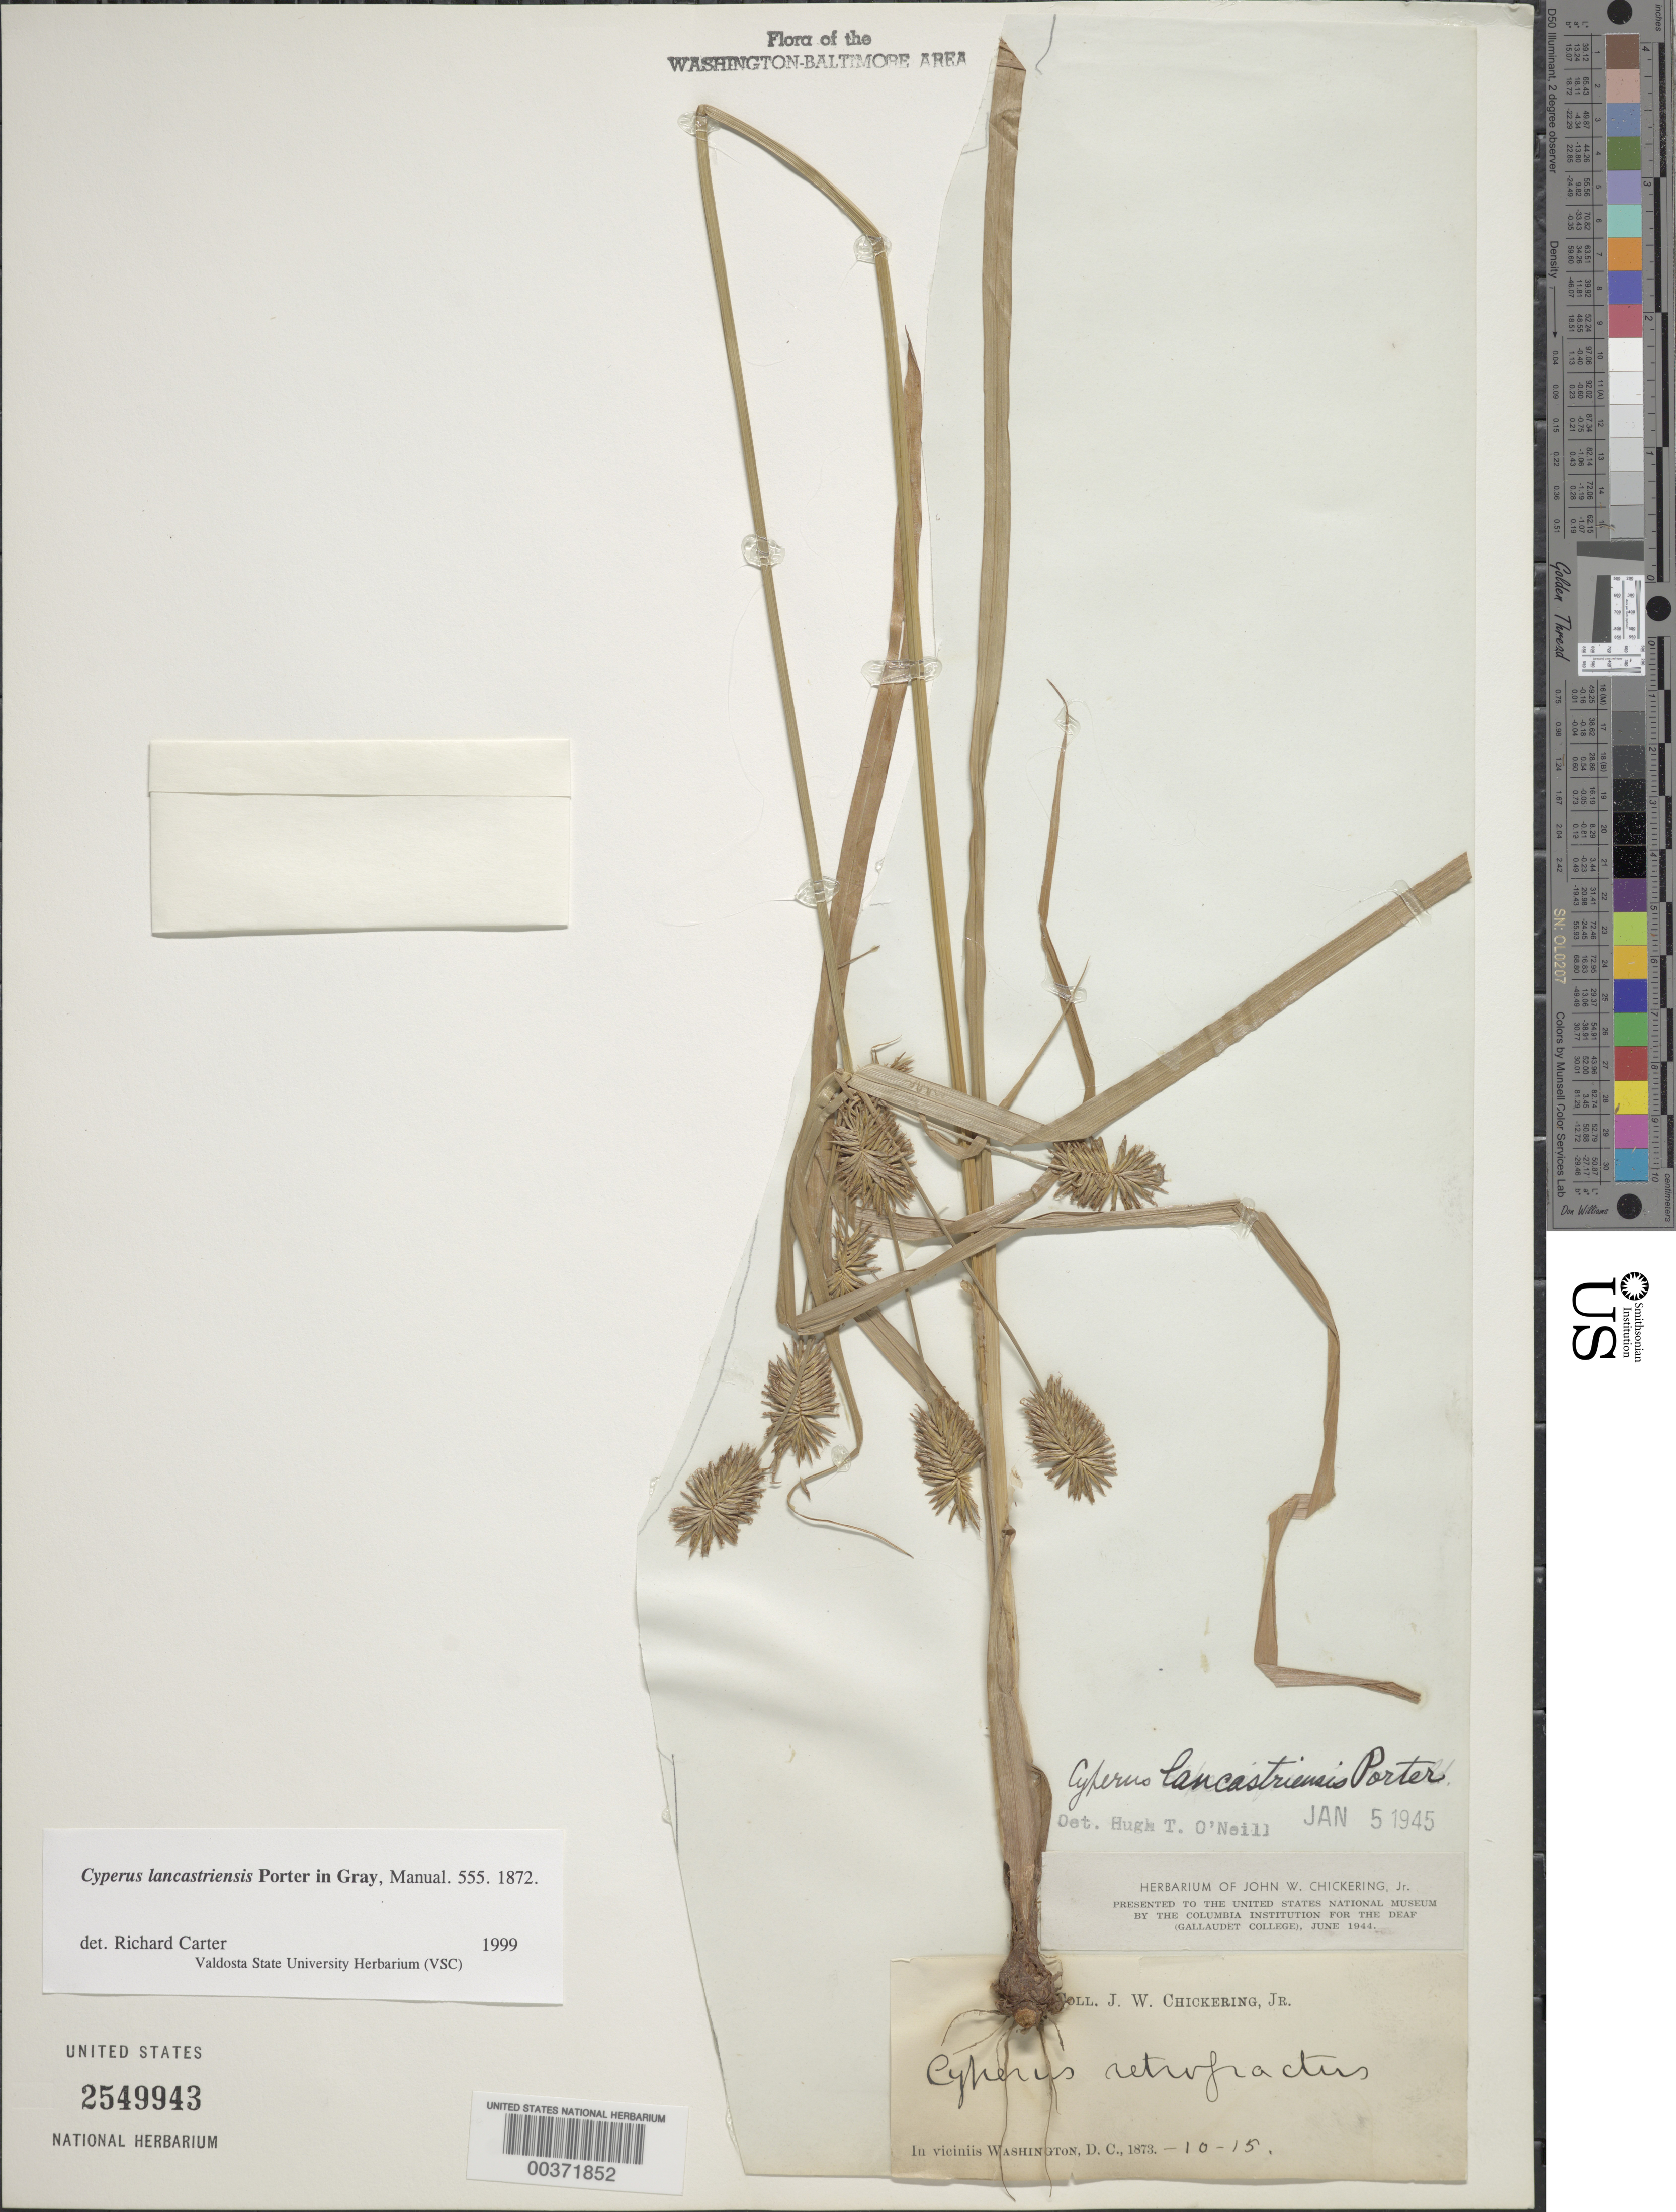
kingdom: Plantae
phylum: Tracheophyta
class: Liliopsida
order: Poales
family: Cyperaceae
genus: Cyperus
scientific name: Cyperus lancastriensis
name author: Porter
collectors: J. W. Chickering Jr.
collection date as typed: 15 Oct 1873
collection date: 1873-10-15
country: United States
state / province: District of Columbia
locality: Washington DC Area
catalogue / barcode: US 2549943